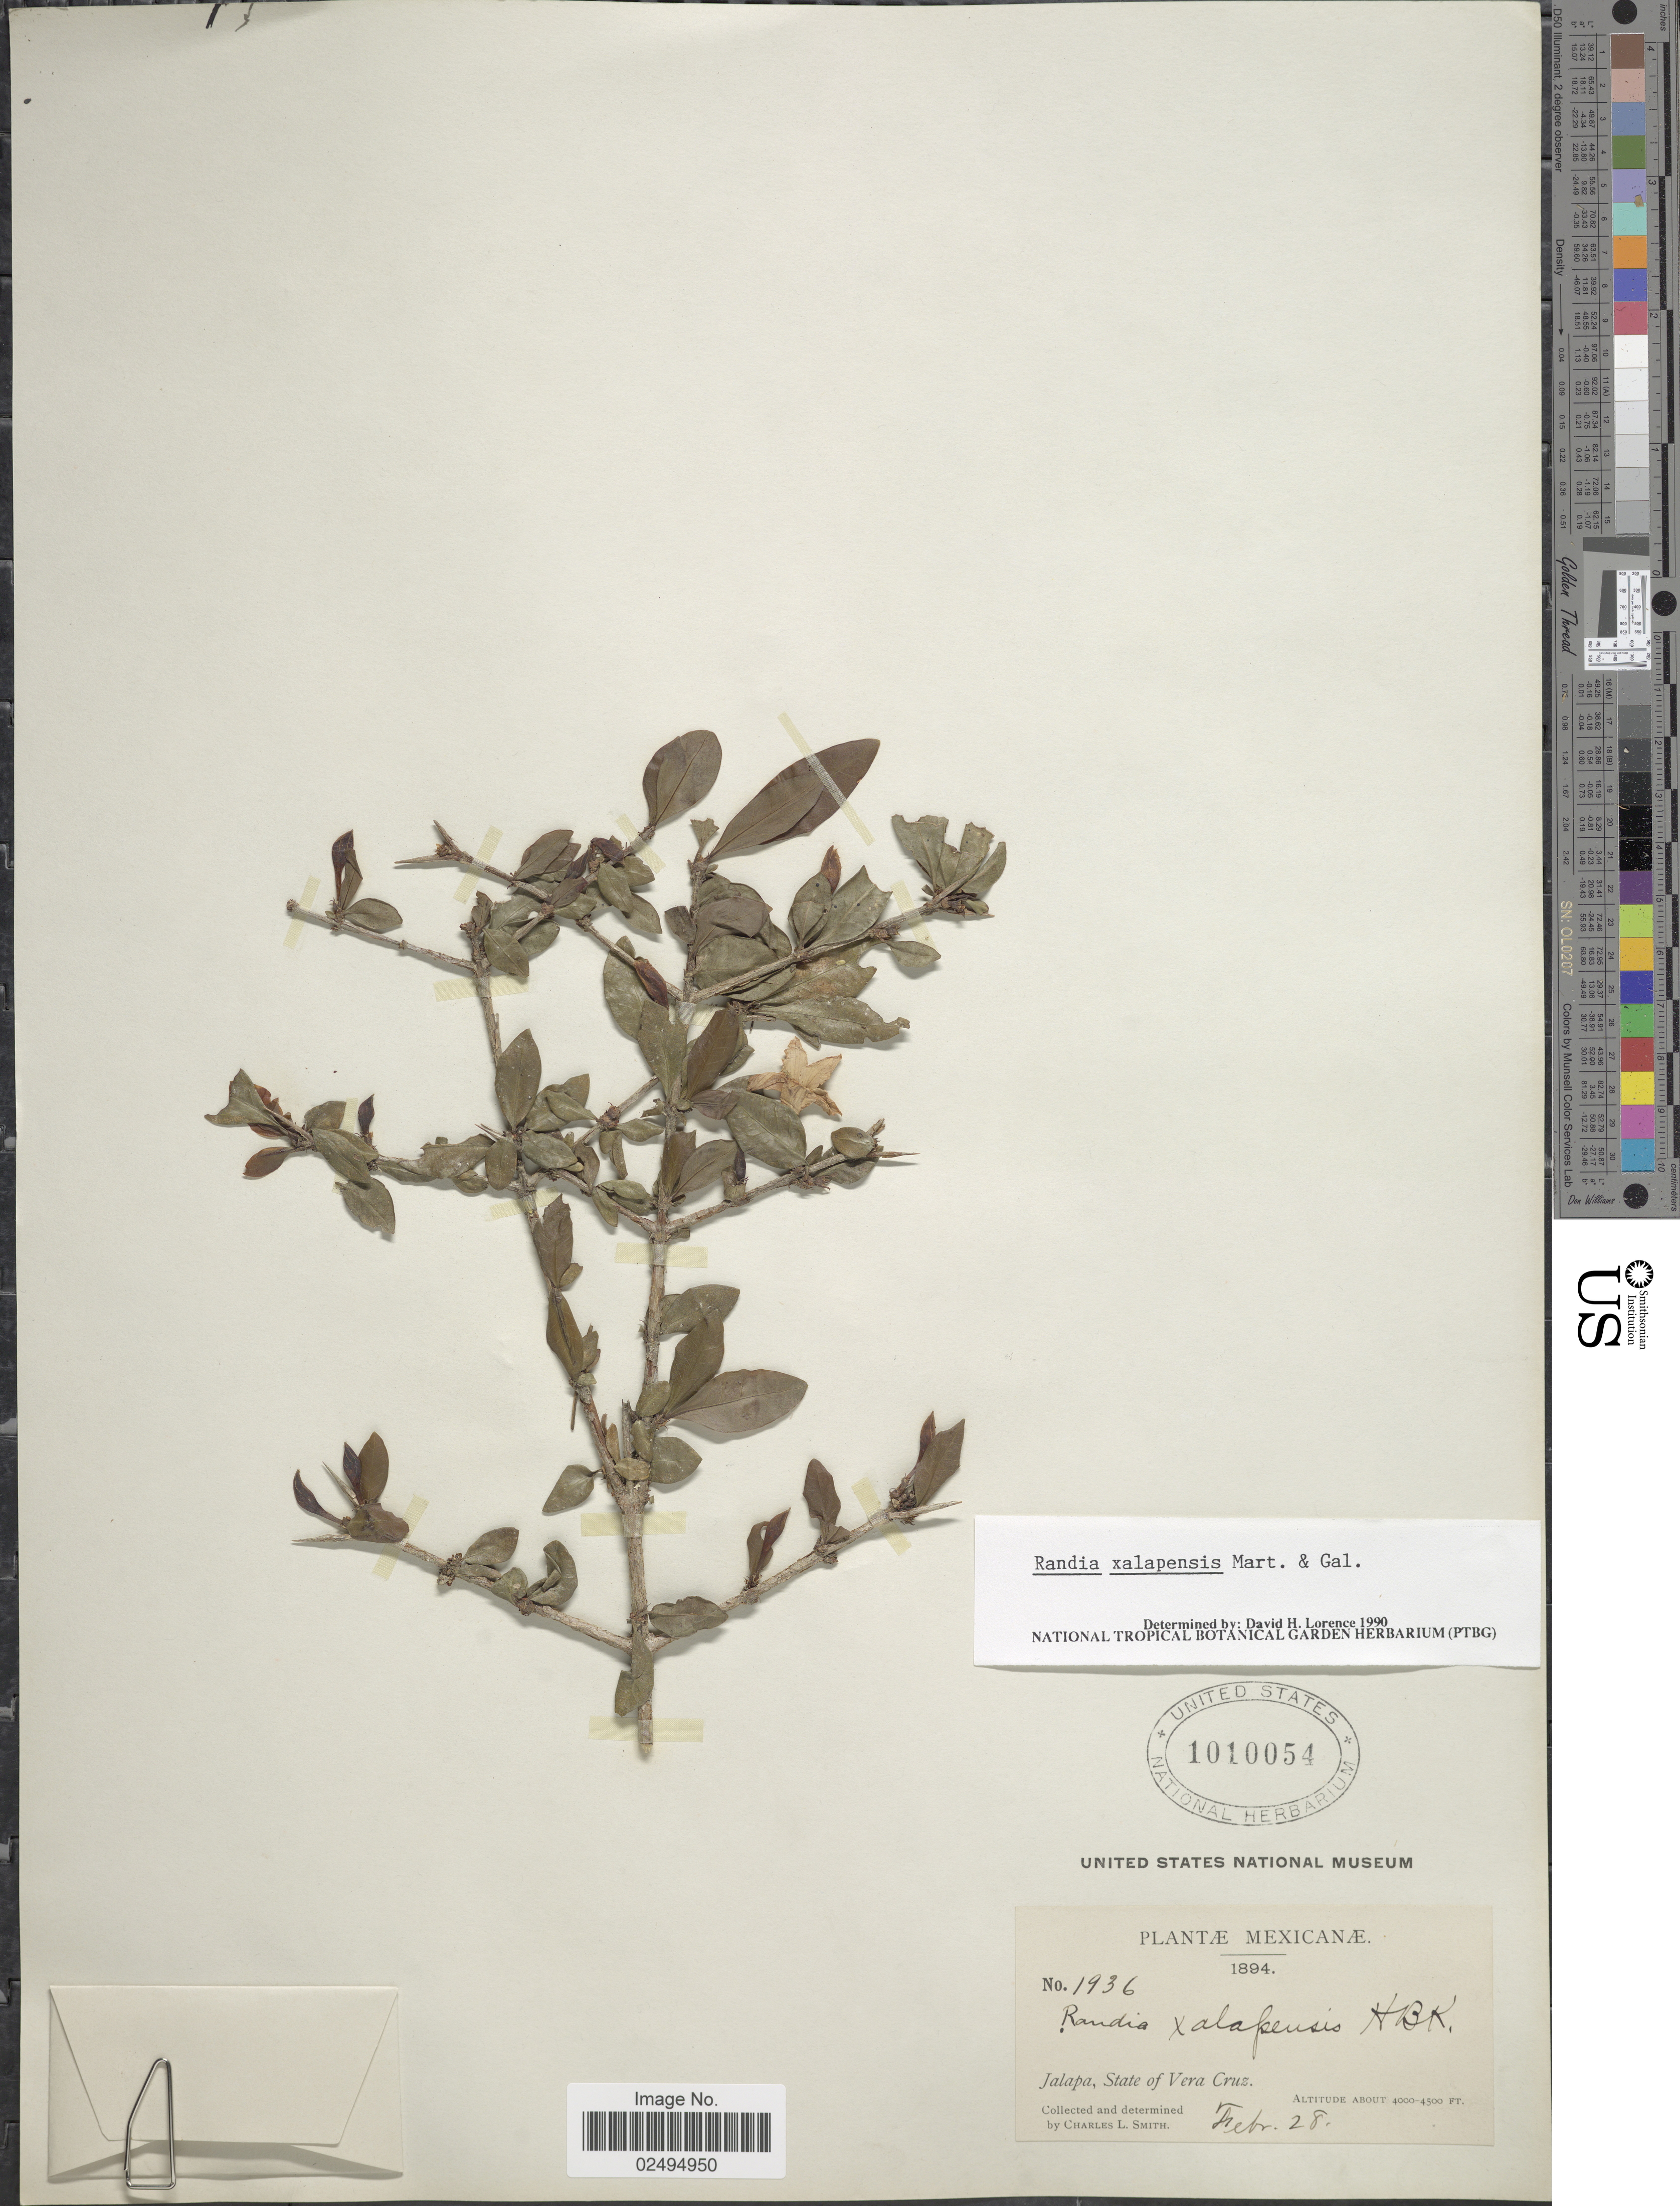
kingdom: Plantae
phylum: Tracheophyta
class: Magnoliopsida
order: Gentianales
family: Rubiaceae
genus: Randia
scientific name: Randia xalapensis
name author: M. Martens & Galeotti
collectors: C. L. Smith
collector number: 1936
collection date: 1894-02-28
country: Mexico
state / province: Veracruz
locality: Jalapa, State of Vera Cruz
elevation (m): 1219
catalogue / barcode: US 1010054